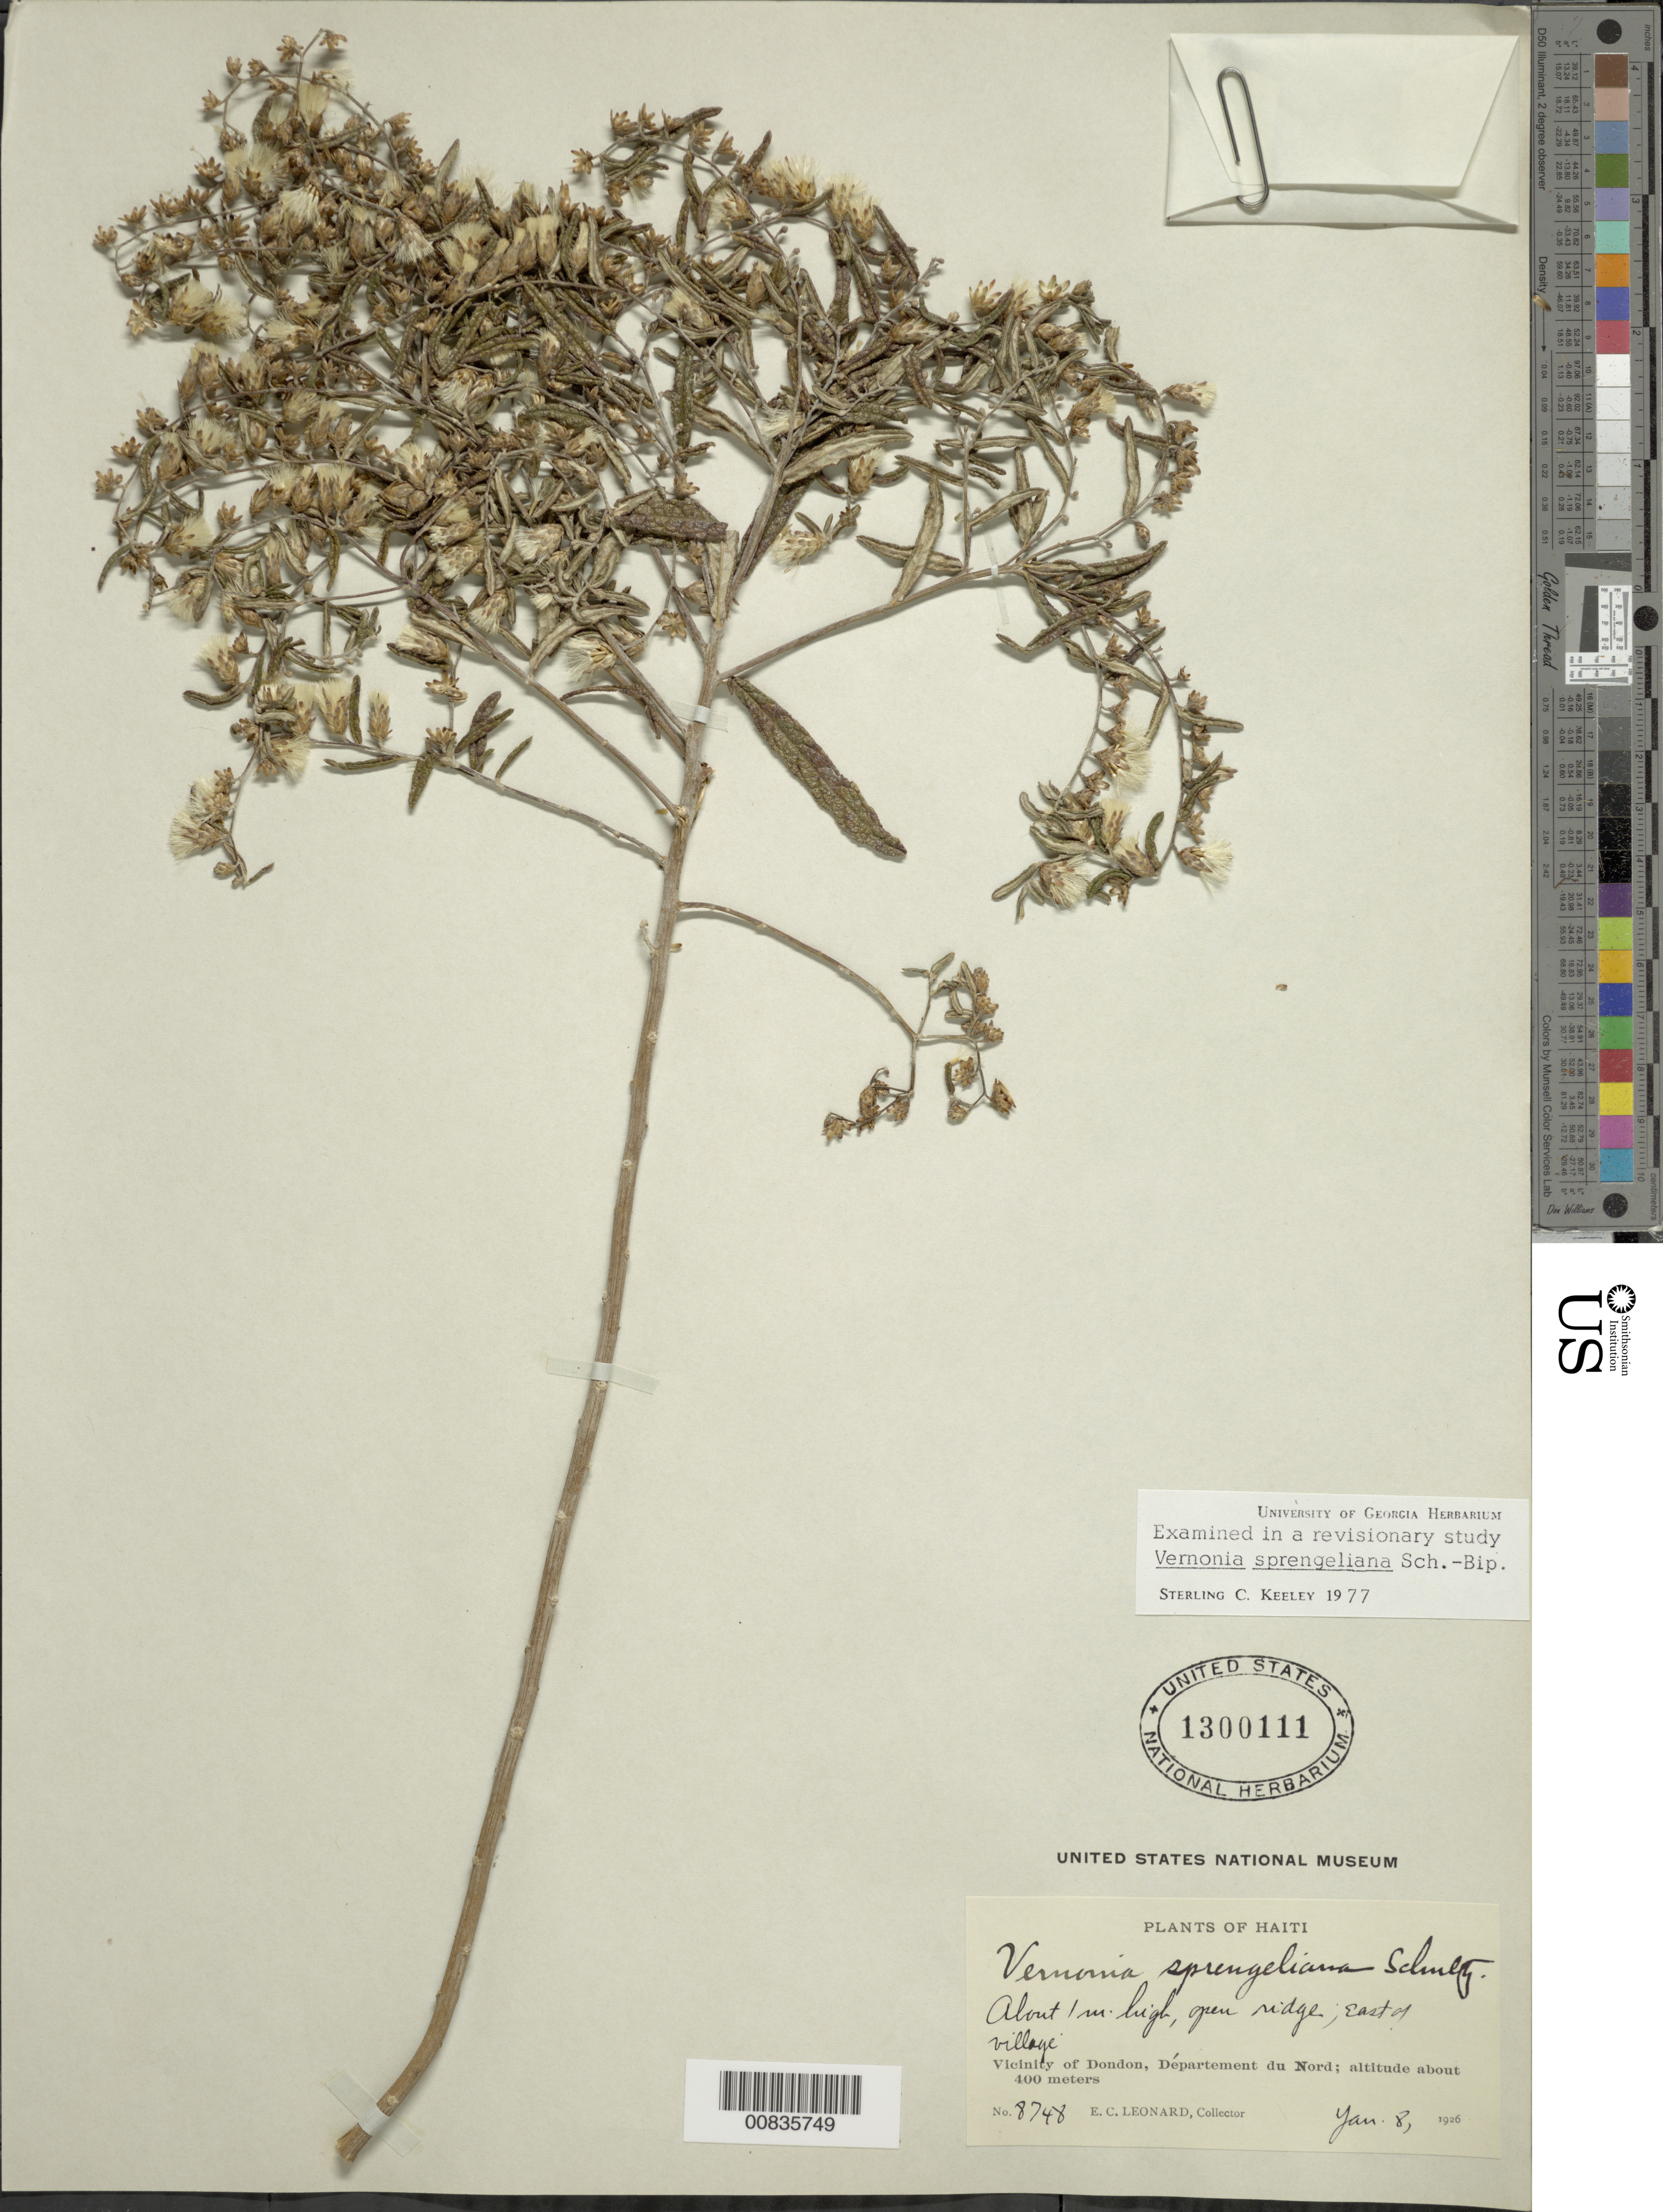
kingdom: Plantae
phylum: Tracheophyta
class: Magnoliopsida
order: Asterales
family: Asteraceae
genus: Lepidaploa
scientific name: Lepidaploa sprengeliana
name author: (Sch. Bip.) H. Rob.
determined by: Keeley, S. C.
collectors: E. C. Leonard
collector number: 8748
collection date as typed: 08 Jan 1926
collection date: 1926-01-08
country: Haiti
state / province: Nord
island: Hispaniola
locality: Vicinity of Dondon, E of village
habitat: Open ridge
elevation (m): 400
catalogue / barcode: US 1300111